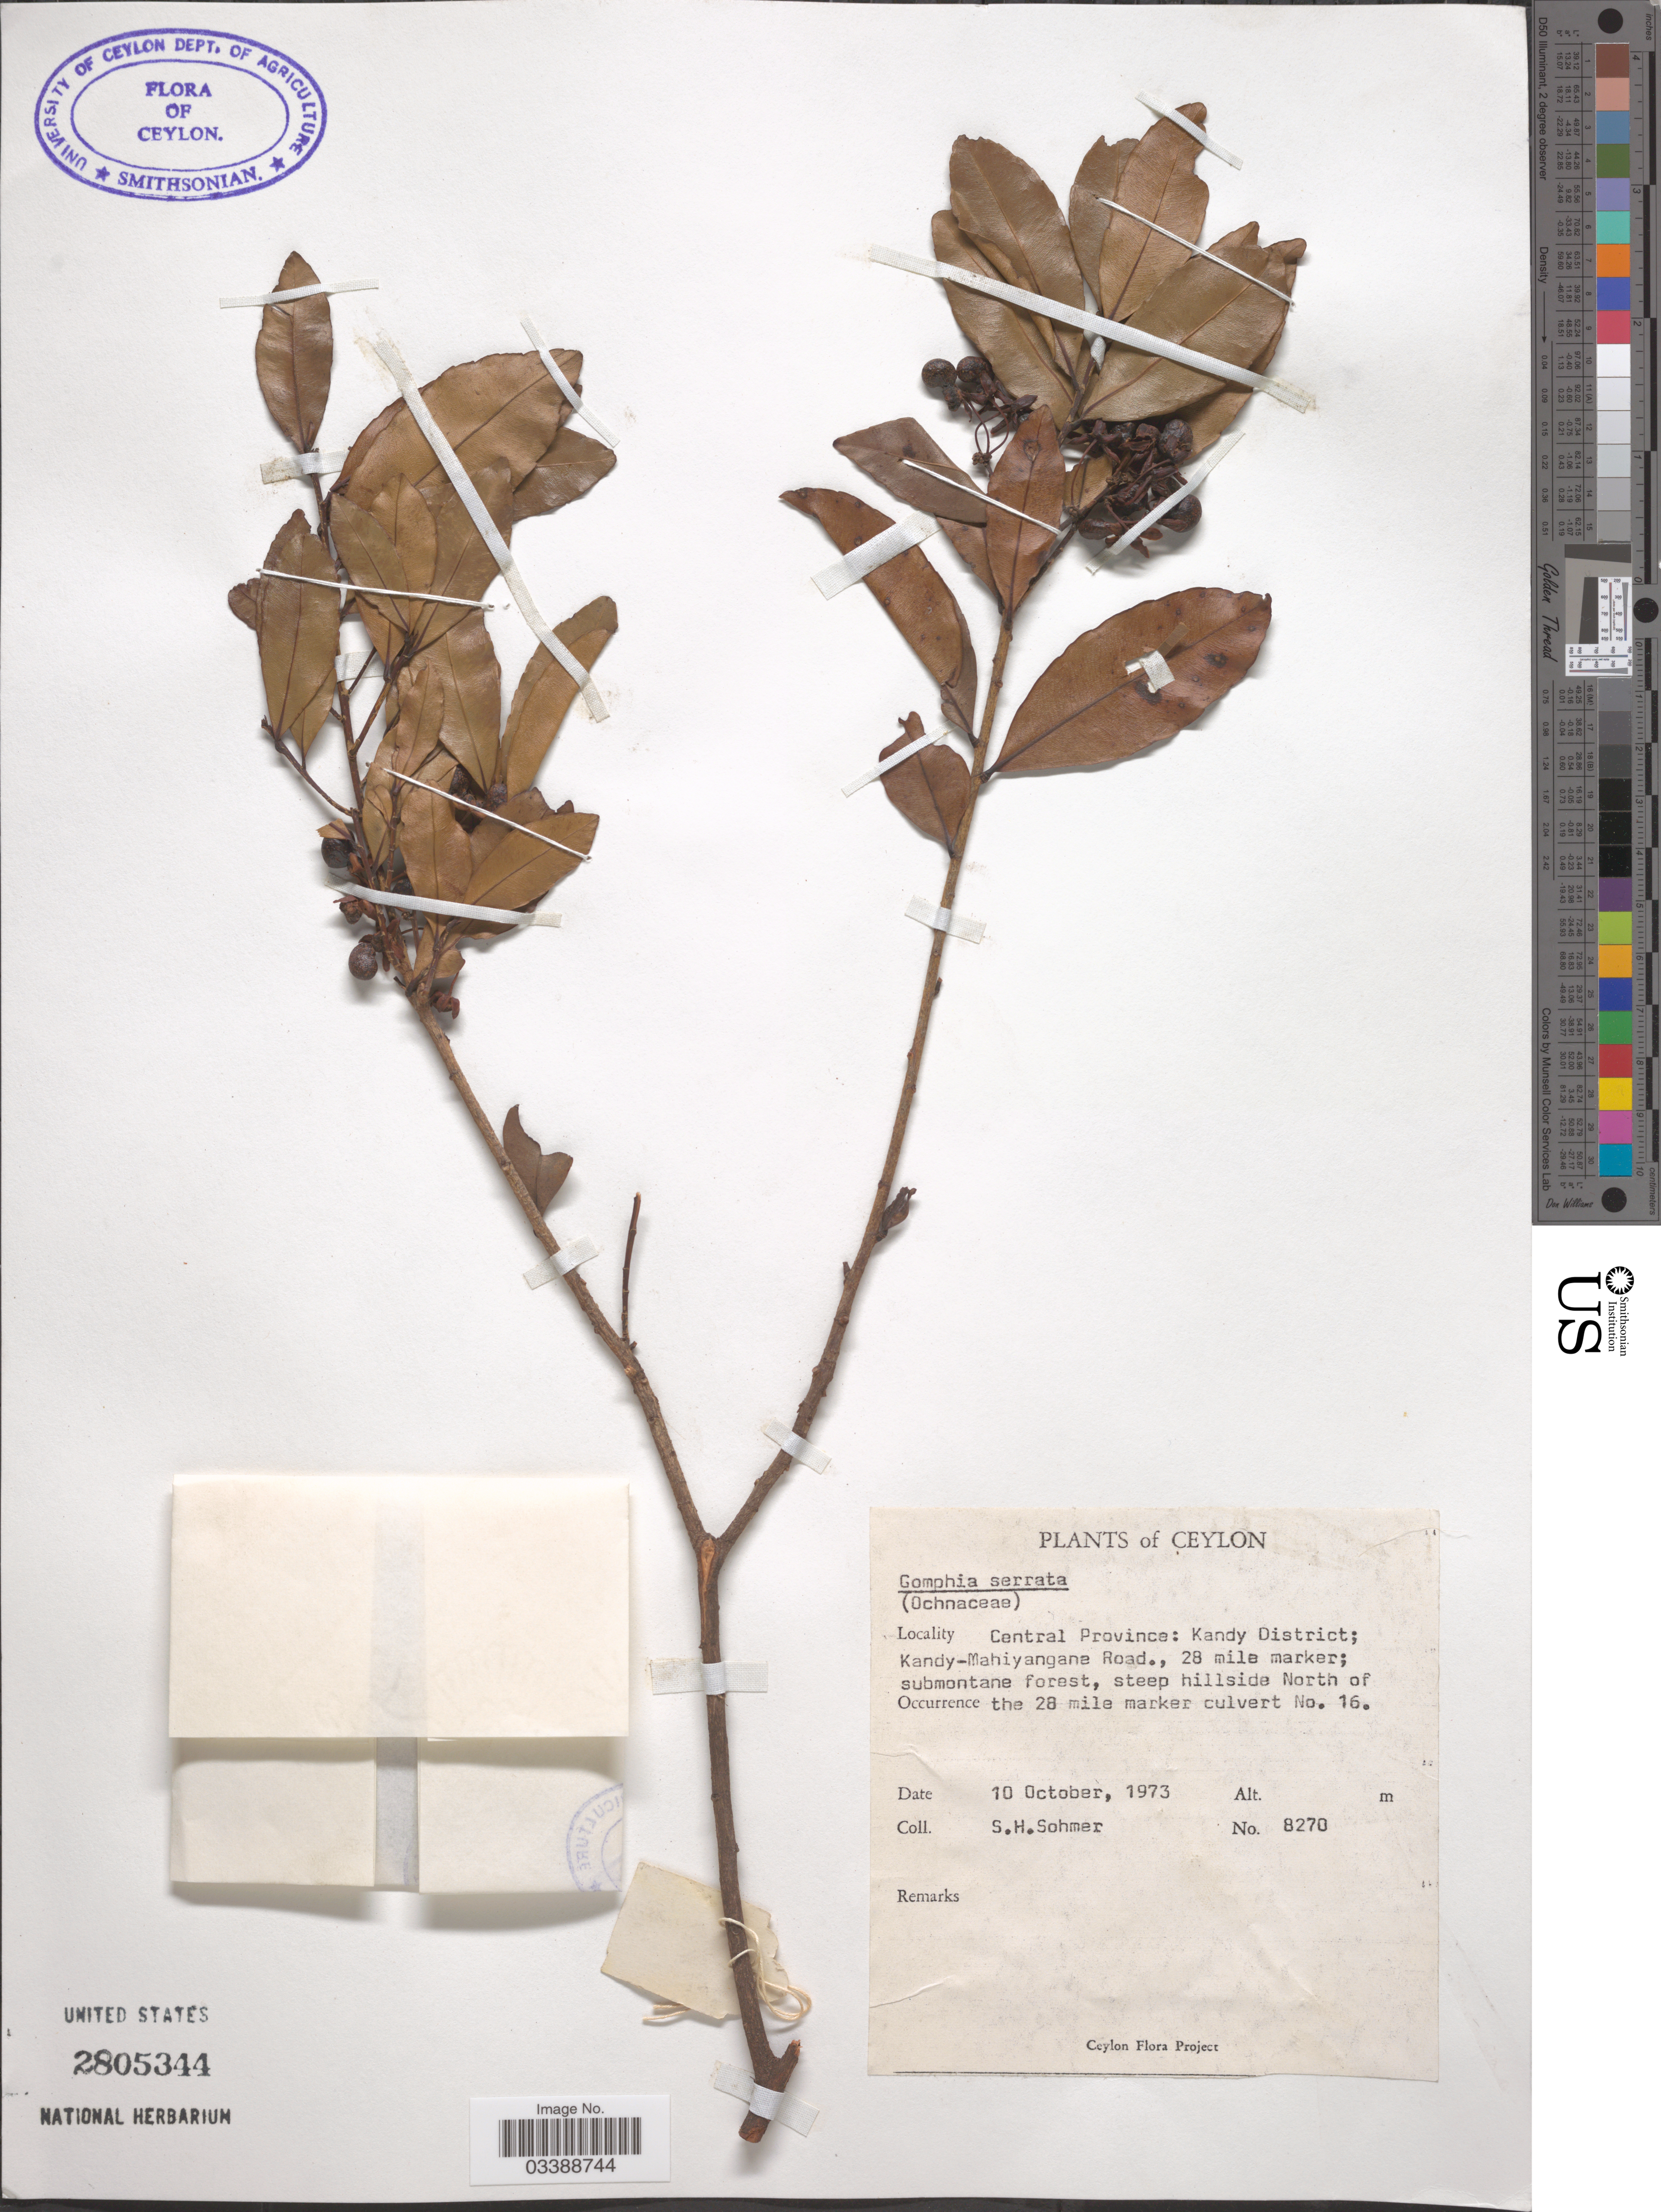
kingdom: Plantae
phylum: Tracheophyta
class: Magnoliopsida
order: Malpighiales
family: Ochnaceae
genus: Campylospermum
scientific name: Campylospermum serratum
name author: (Gaertn.) Bittrich & M.C.E. Amaral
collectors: S. H. Sohmer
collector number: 8270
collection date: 1973-10-10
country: Sri Lanka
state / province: Central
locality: Ceylon. Kandy District; Kandy-Mahiyangane Road., 28 mile marker; Steep hillside North of the 28 mile marker culvert No. 16.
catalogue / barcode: US 2805344